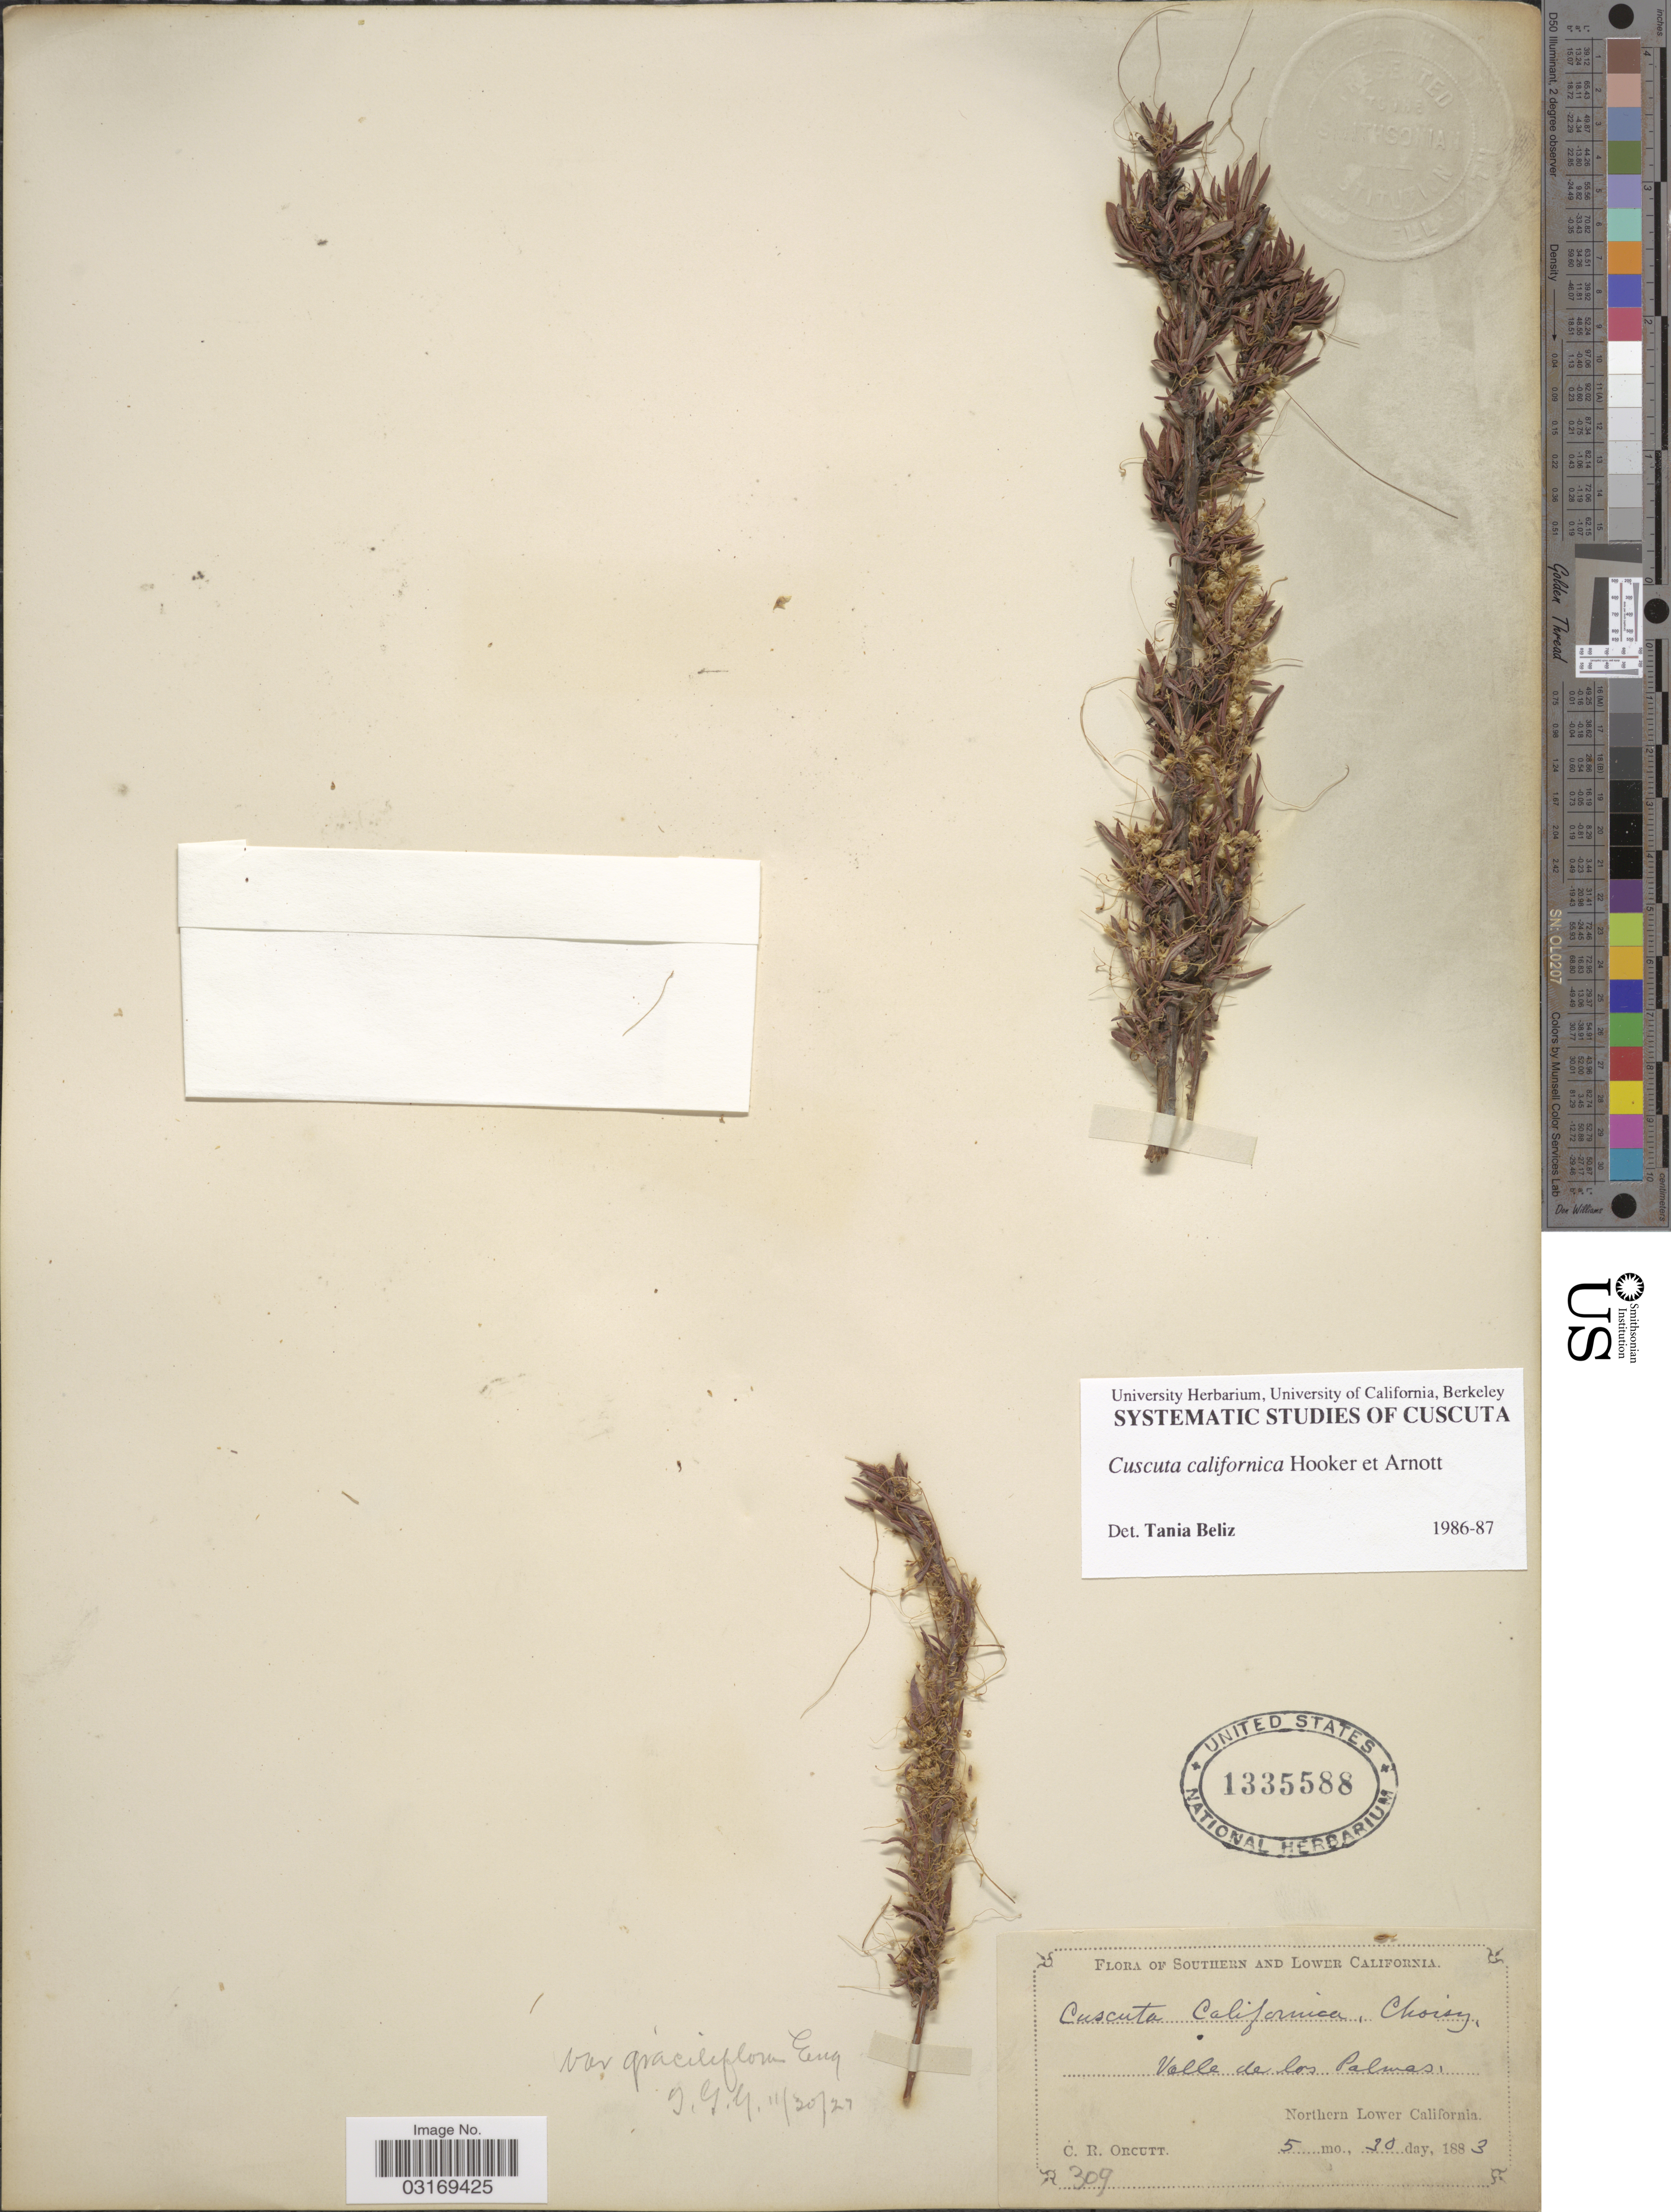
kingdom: Plantae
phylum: Tracheophyta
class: Magnoliopsida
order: Solanales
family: Convolvulaceae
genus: Cuscuta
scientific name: Cuscuta californica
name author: Hook. & Arn.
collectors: C. R. Orcutt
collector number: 309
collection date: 1883-05-30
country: United States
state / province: California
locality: Southern and Lower California. Valle de los Palmas, Northern Lower California.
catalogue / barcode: US 133588